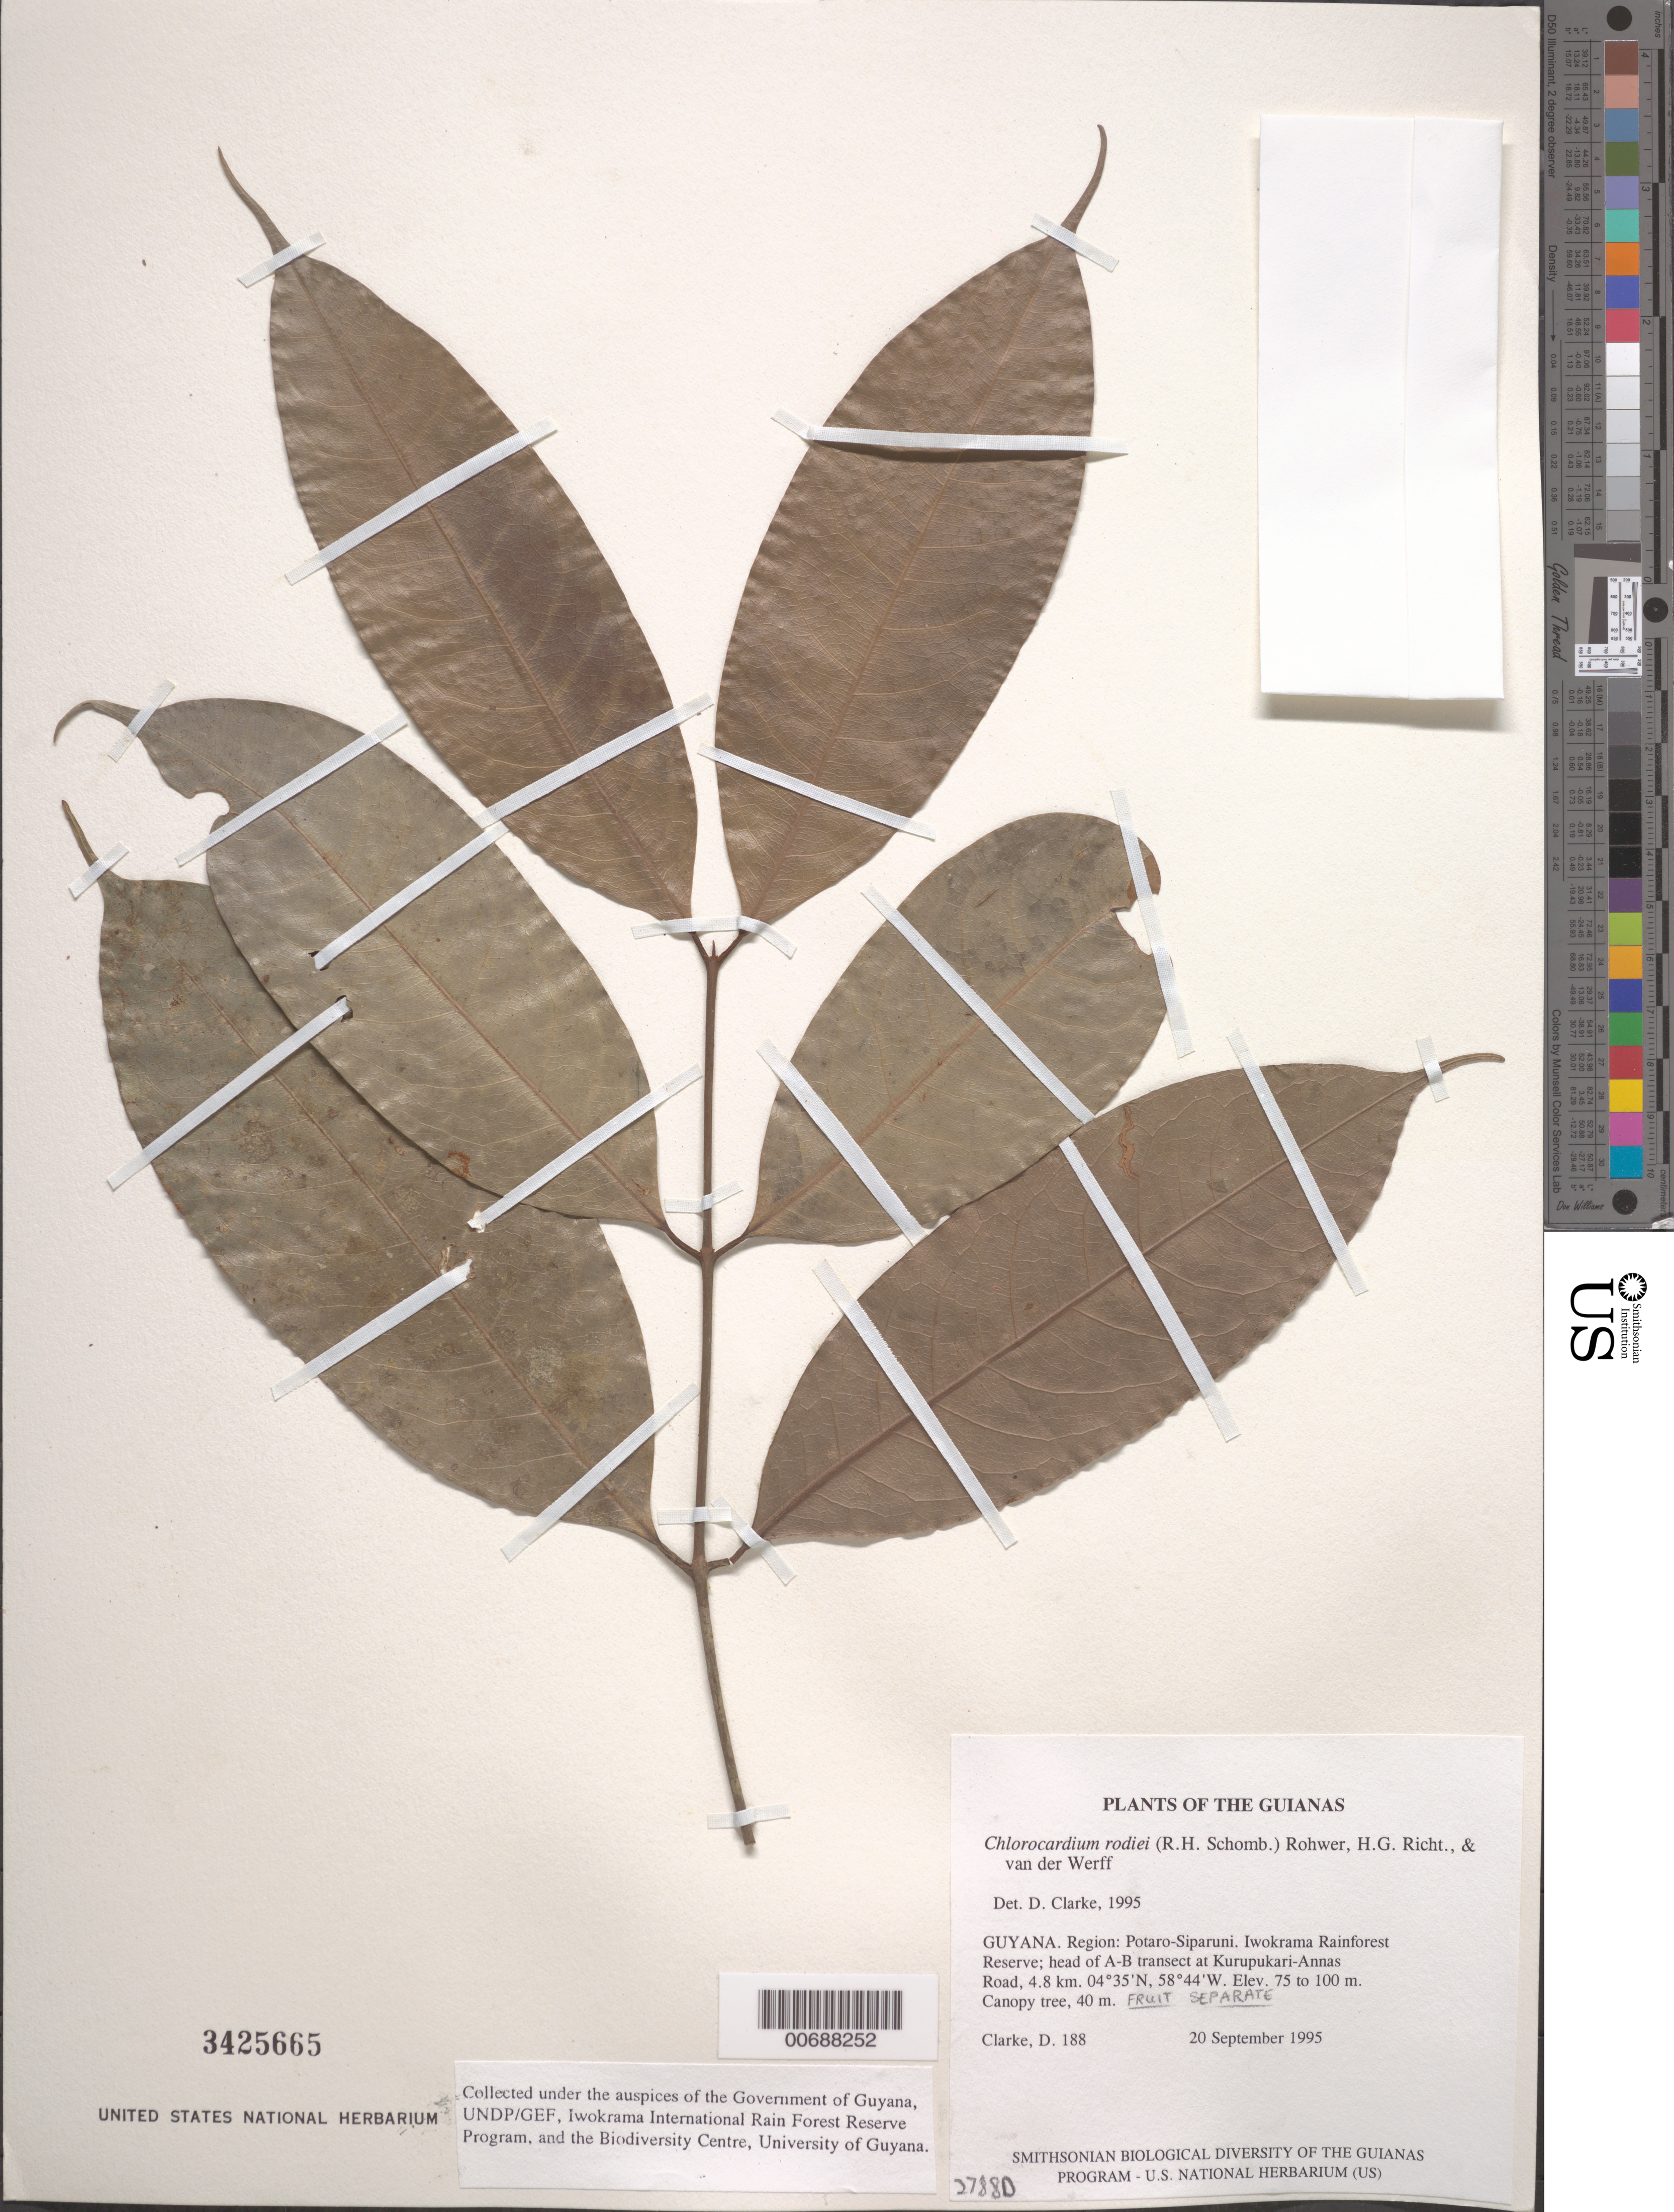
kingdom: Plantae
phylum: Tracheophyta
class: Magnoliopsida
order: Laurales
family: Lauraceae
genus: Chlorocardium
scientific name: Chlorocardium rodiei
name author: (R.H. Schomb.) Rohwer et al.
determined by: Clarke, H. D., University of North Carolina (Asheville)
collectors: H. D. Clarke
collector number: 188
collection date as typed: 20 September 1995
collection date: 1995-09-20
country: Guyana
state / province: Potaro-Siparuni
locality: Iwokrama Rainforest Reserve; head of A-B transect at Kurupukari-Annas Road, 4.8 km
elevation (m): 75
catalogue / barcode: US 3425665